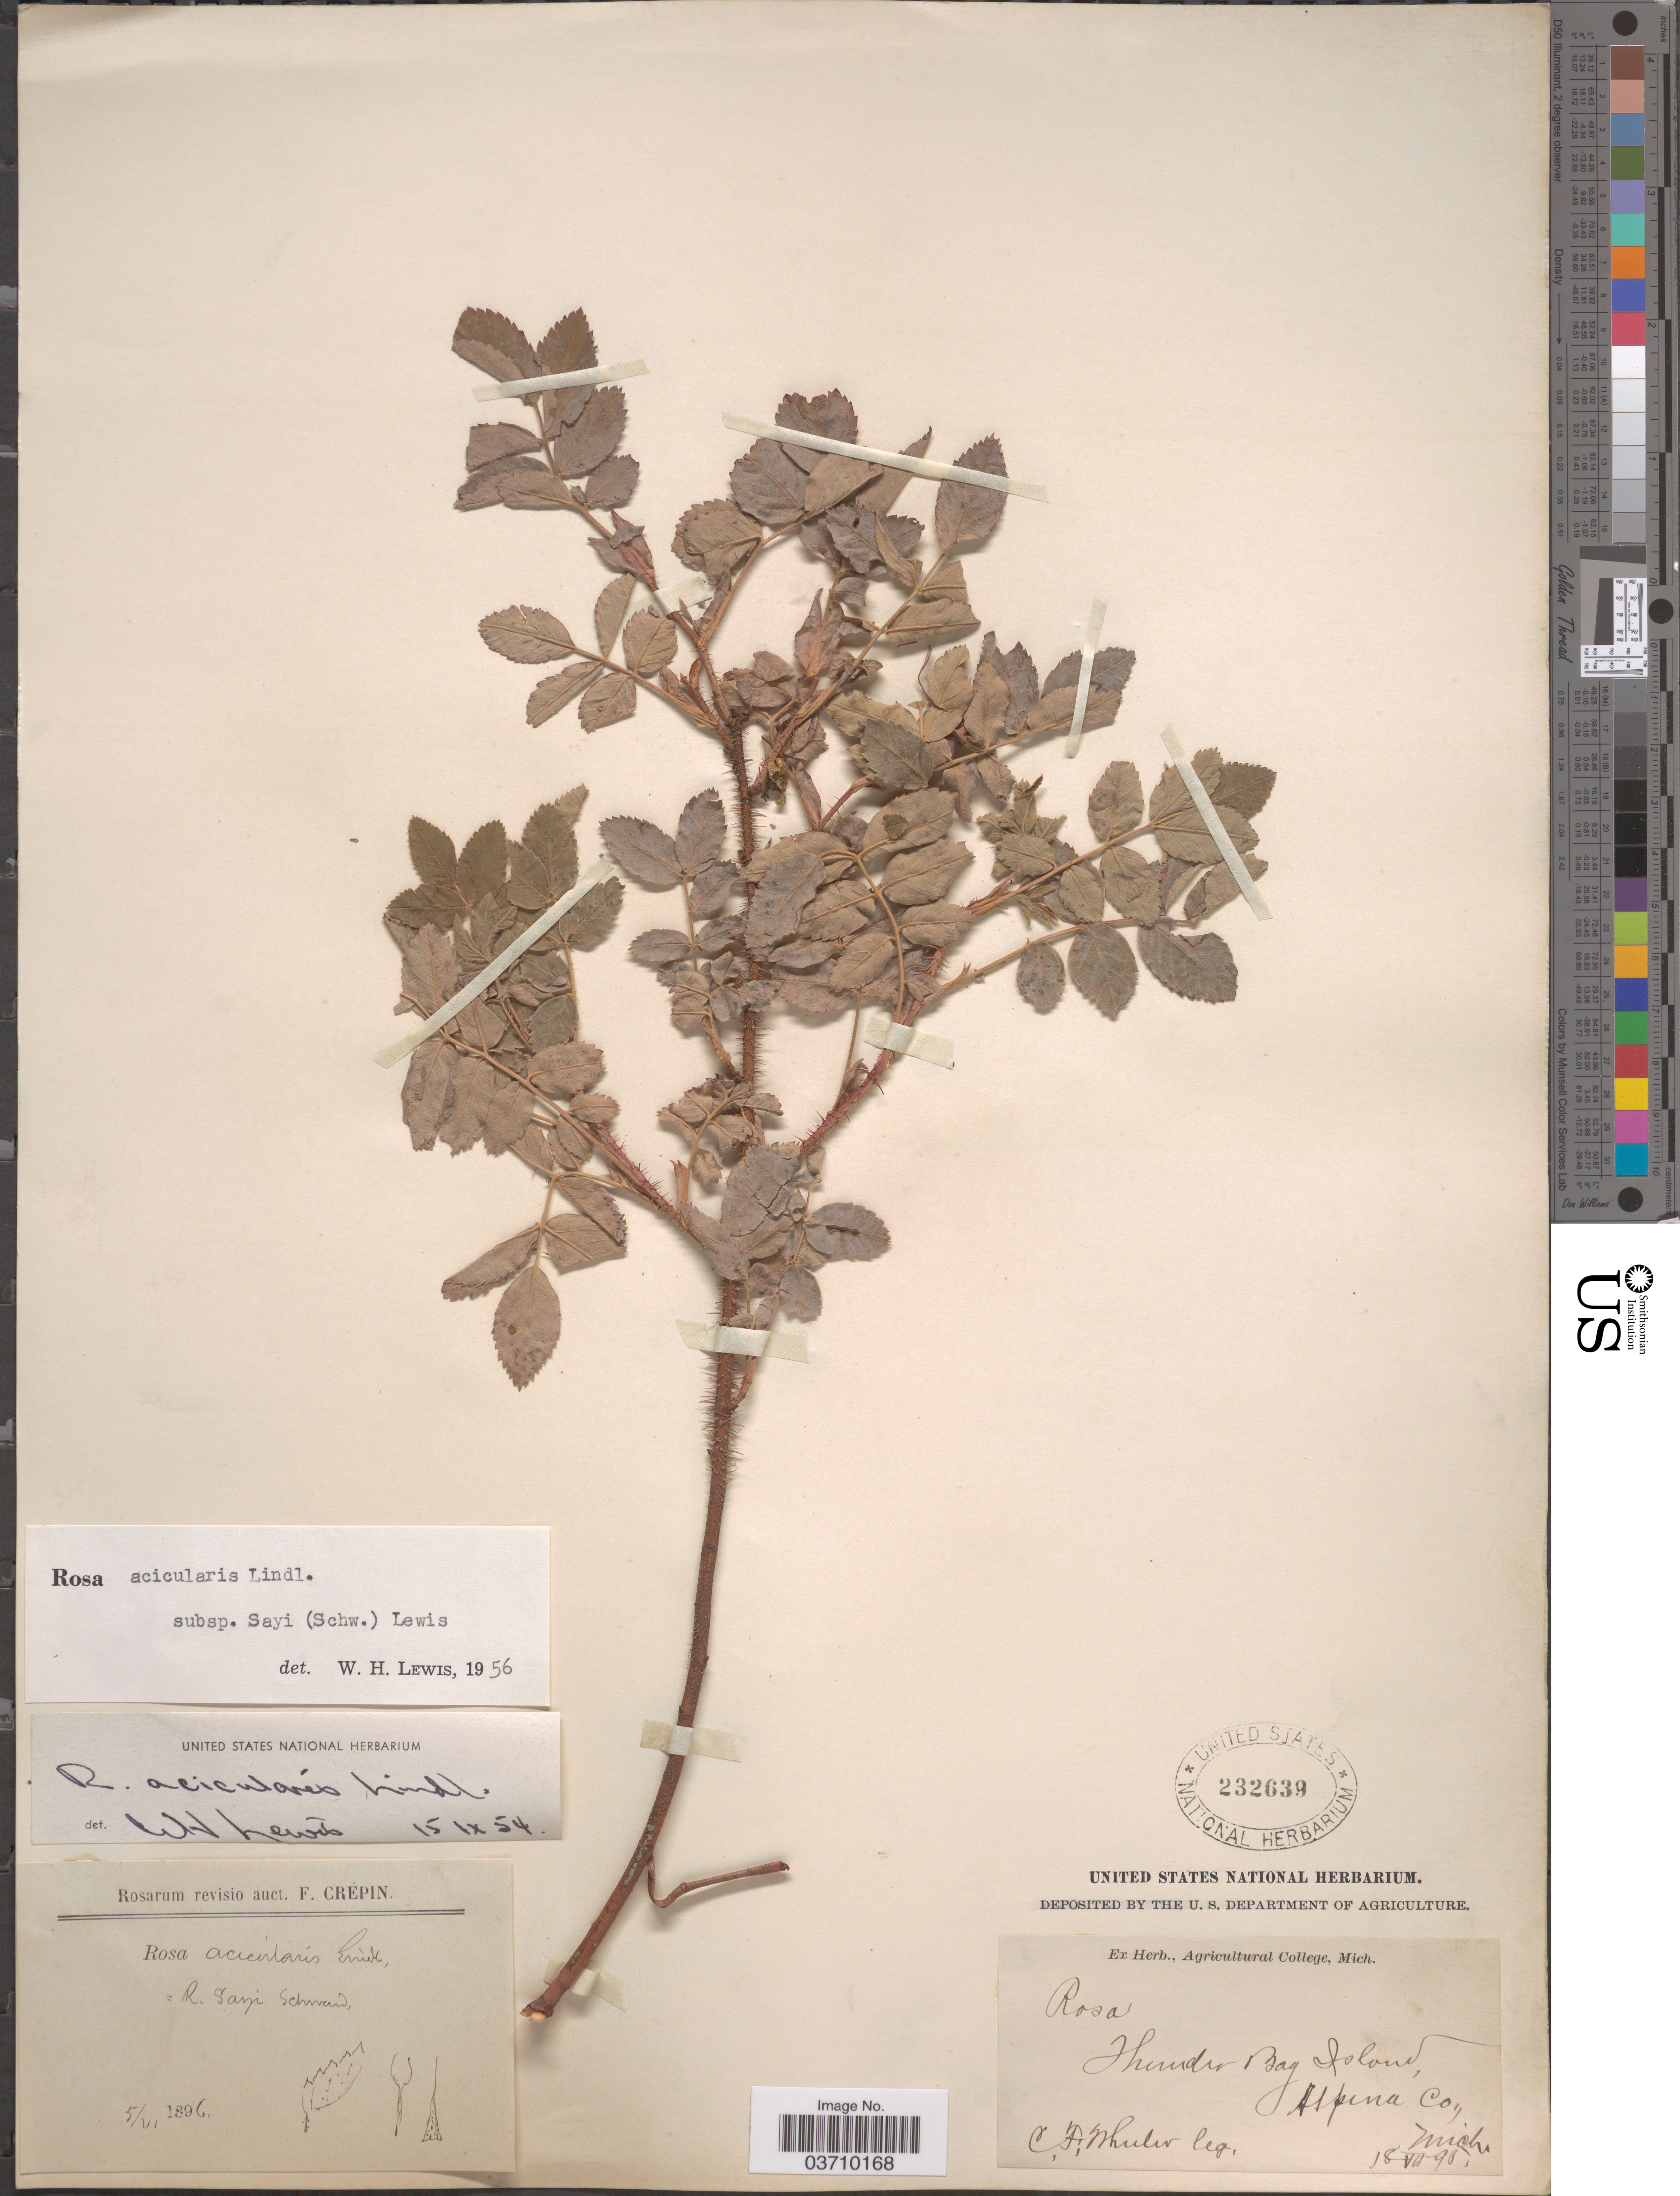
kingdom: Plantae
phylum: Tracheophyta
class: Magnoliopsida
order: Rosales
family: Rosaceae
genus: Rosa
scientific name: Rosa acicularis var. sayi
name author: (Schwein.) Rehder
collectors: C. Wheeler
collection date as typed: Transcribed d/m/y: 18/7/95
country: United States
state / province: Michigan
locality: Thunder Bay Island, Alpina Co.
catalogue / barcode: US 232639